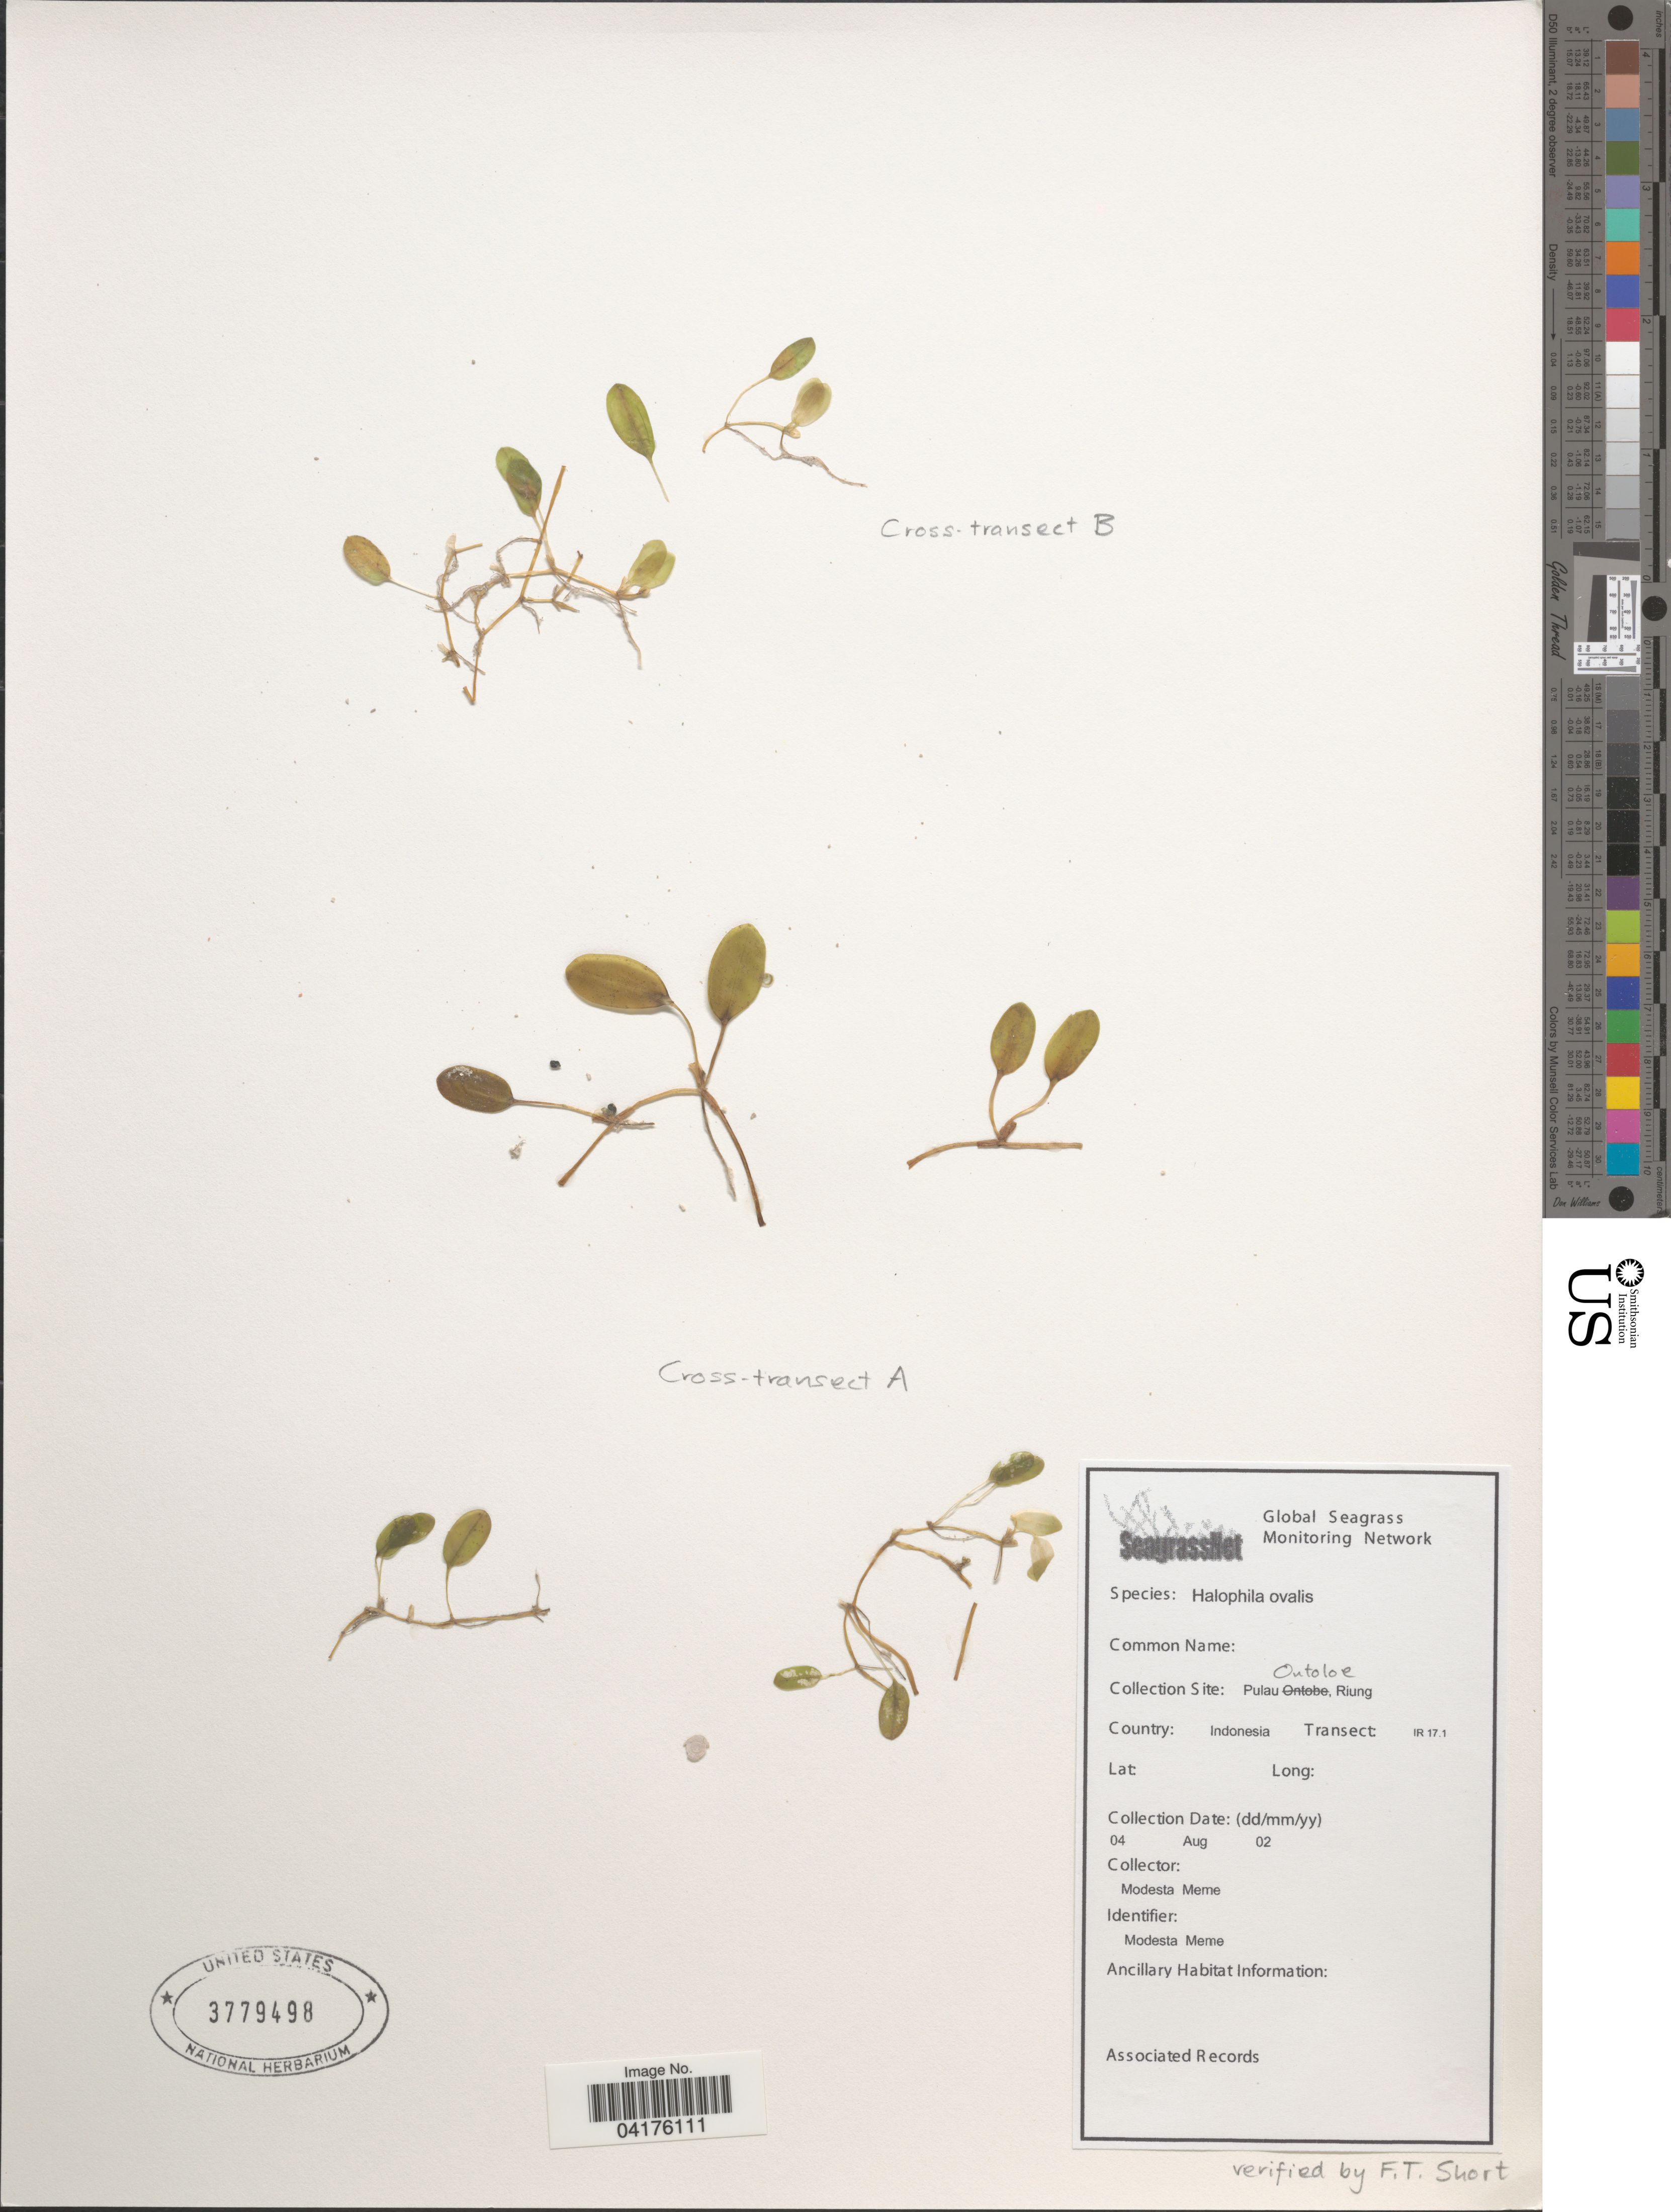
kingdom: Plantae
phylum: Tracheophyta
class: Liliopsida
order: Alismatales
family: Hydrocharitaceae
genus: Halophila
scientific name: Halophila ovalis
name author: (R. Br.) Hook. f.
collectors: M. Meme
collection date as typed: Transcribed d/m/y: 4/8/2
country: Indonesia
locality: Pulau Ontoloe, Riung. Transect: IR17.1.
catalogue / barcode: US 3779498